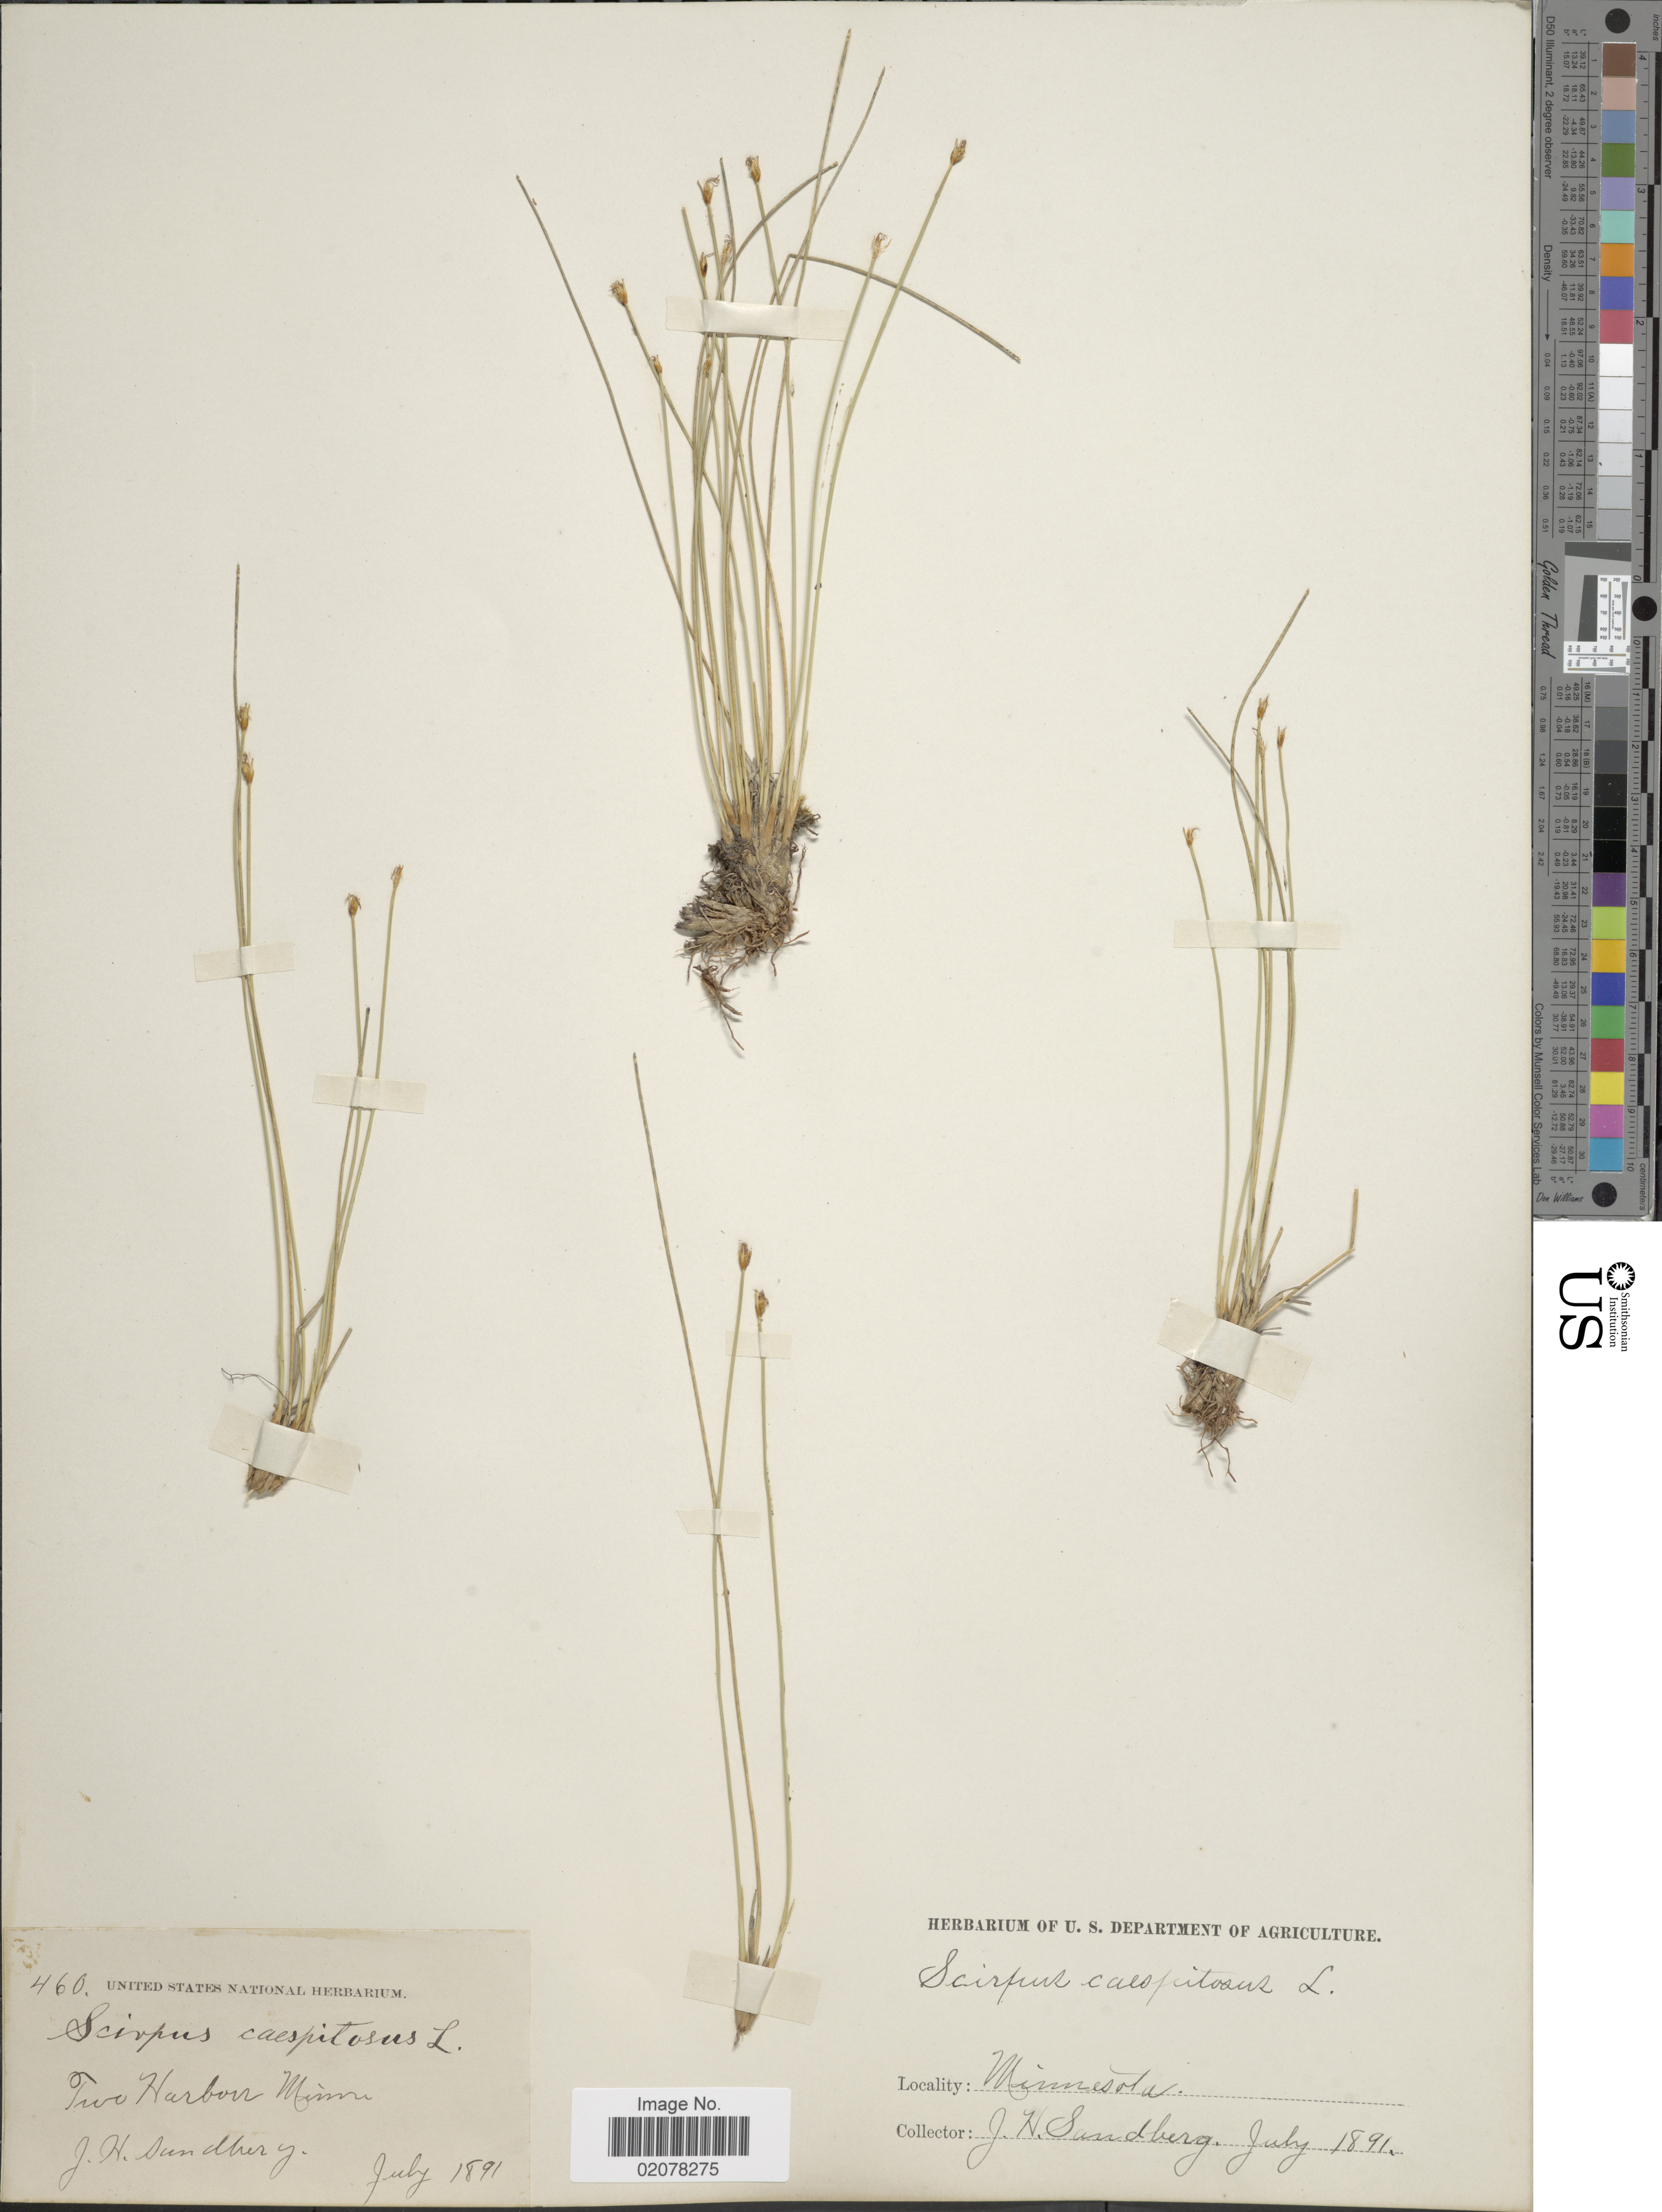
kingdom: Plantae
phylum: Tracheophyta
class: Liliopsida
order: Poales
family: Cyperaceae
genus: Trichophorum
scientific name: Trichophorum cespitosum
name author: (L.) Hartm.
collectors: J. H. Sandberg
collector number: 460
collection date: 1891-07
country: United States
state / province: Minnesota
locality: Two Harbour Minn.